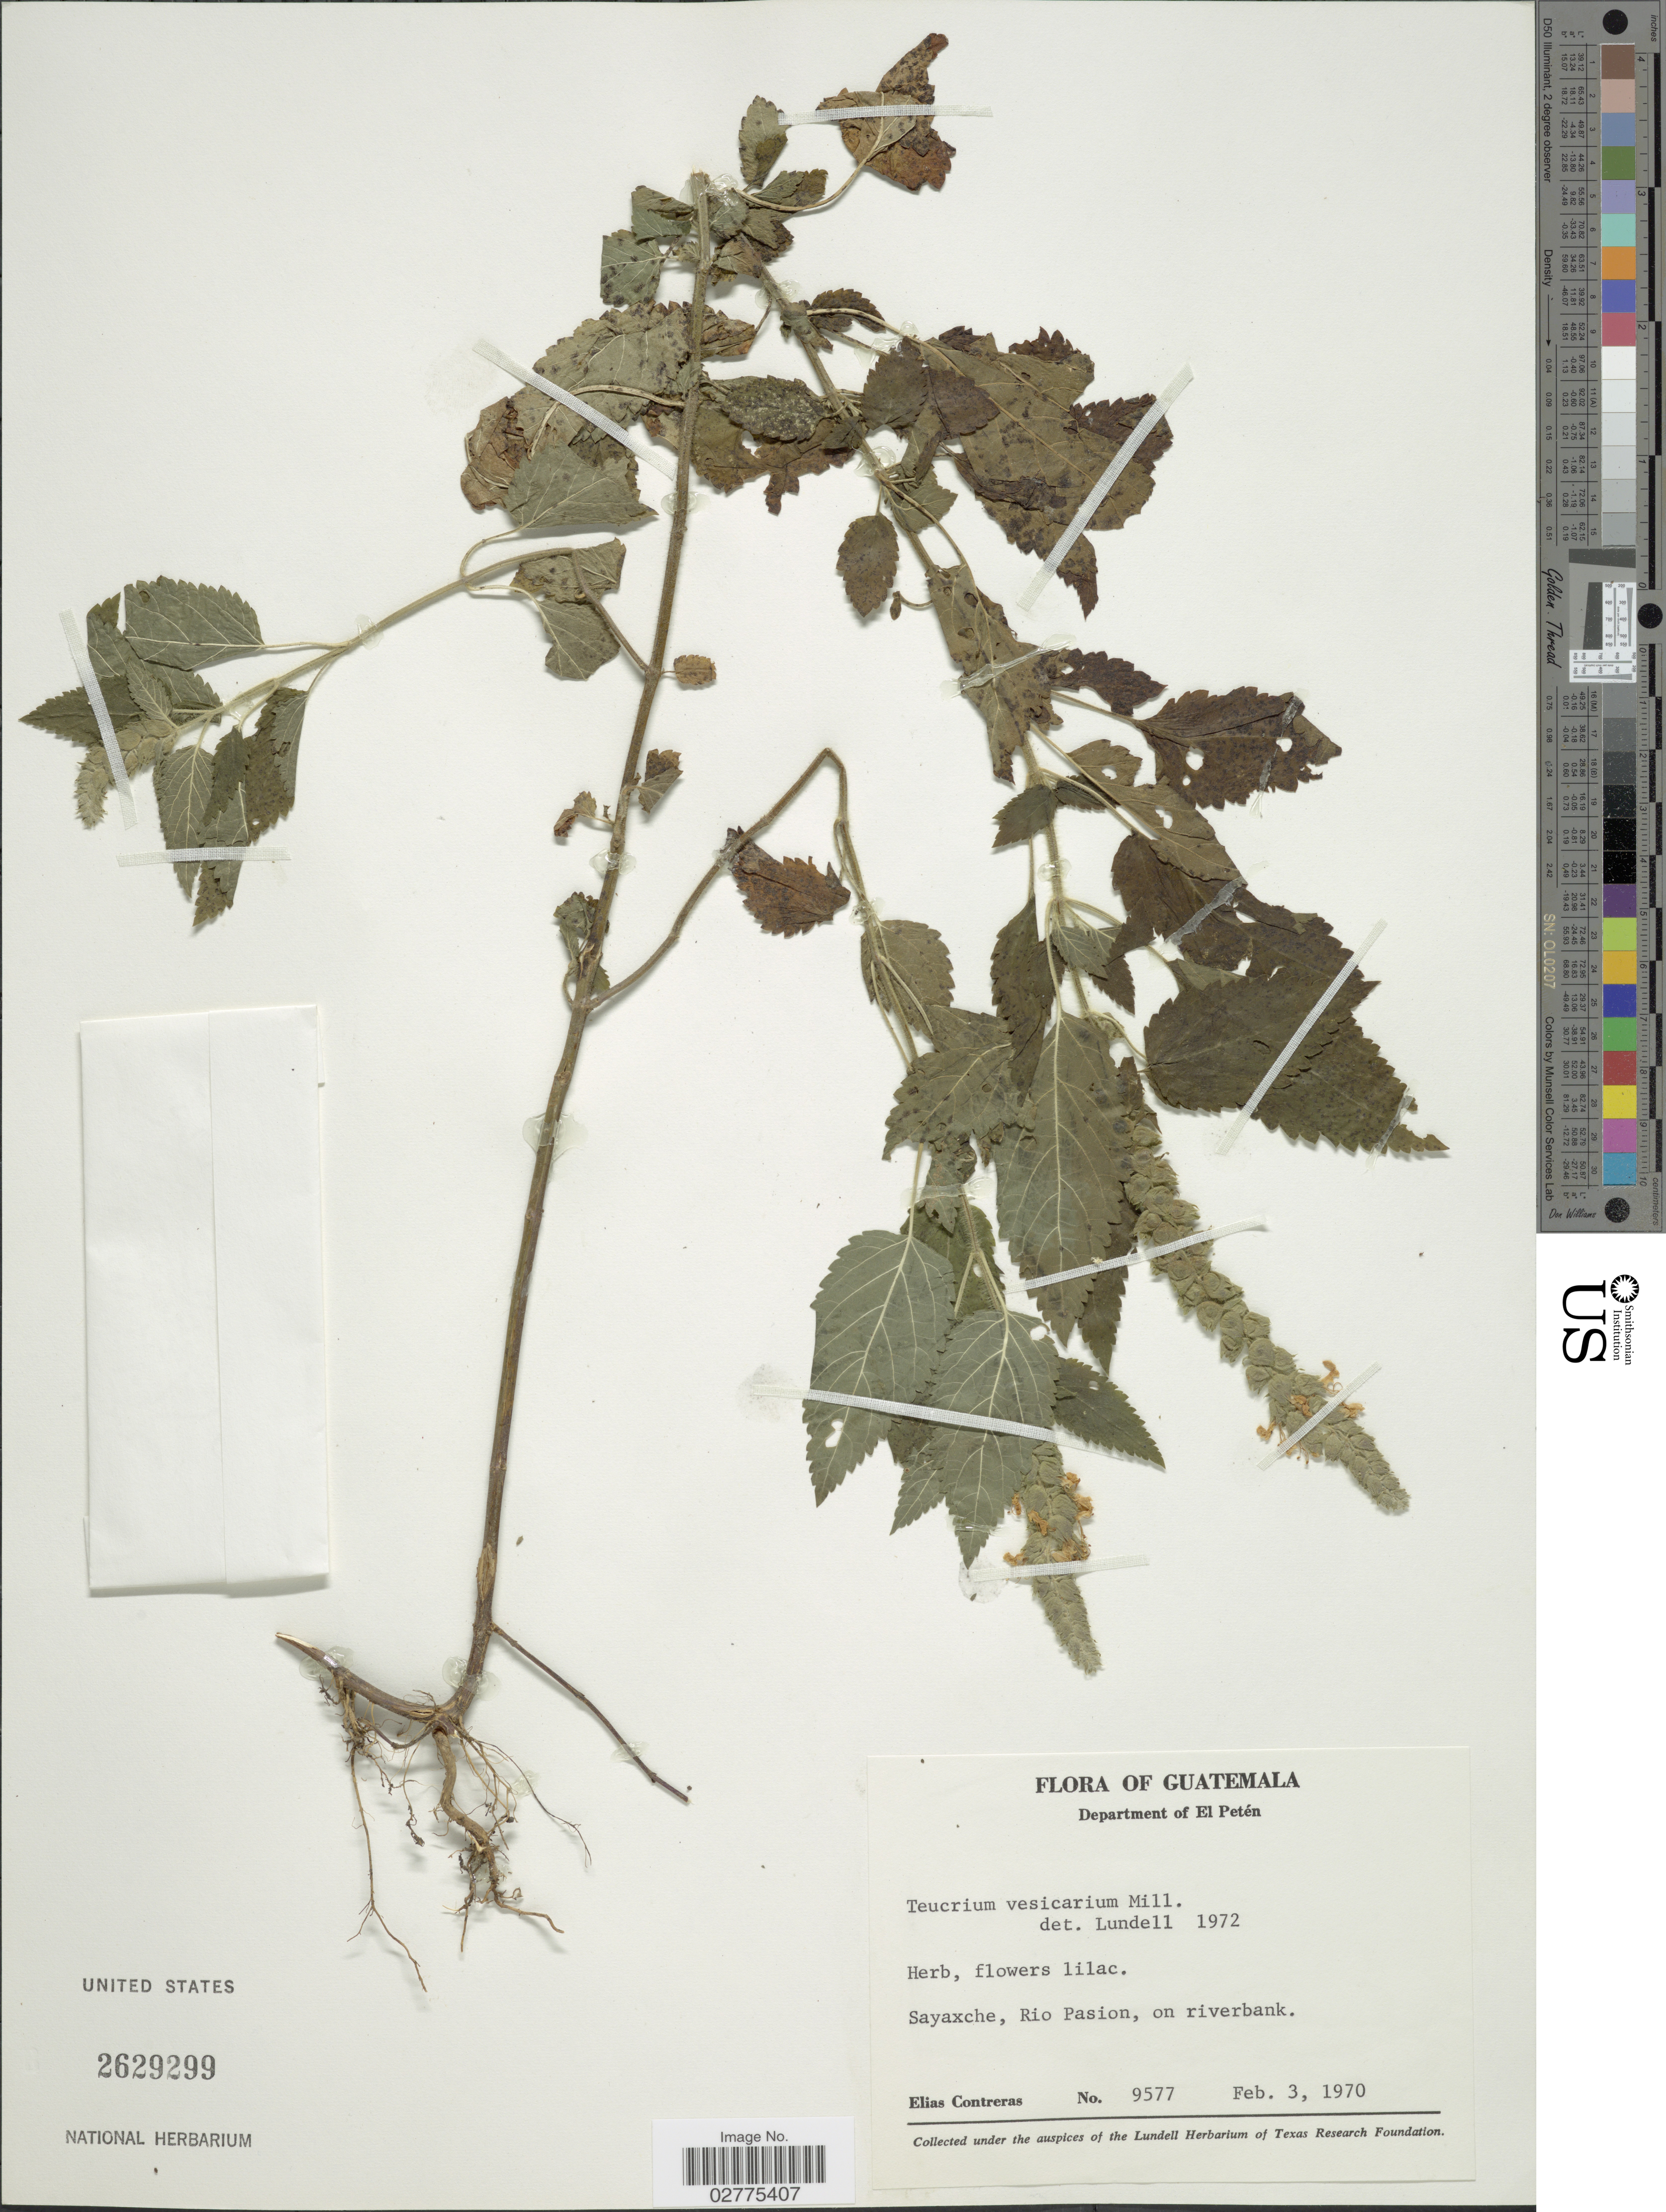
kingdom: Plantae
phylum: Tracheophyta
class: Magnoliopsida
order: Lamiales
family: Lamiaceae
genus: Teucrium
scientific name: Teucrium vesicarium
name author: Mill.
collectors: E. Contreras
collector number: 9577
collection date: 1970-02-03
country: Guatemala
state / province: El Petén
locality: Department of El Petén, Sayaxche, Rio Pasion, on riverbank.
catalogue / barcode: US 2629299